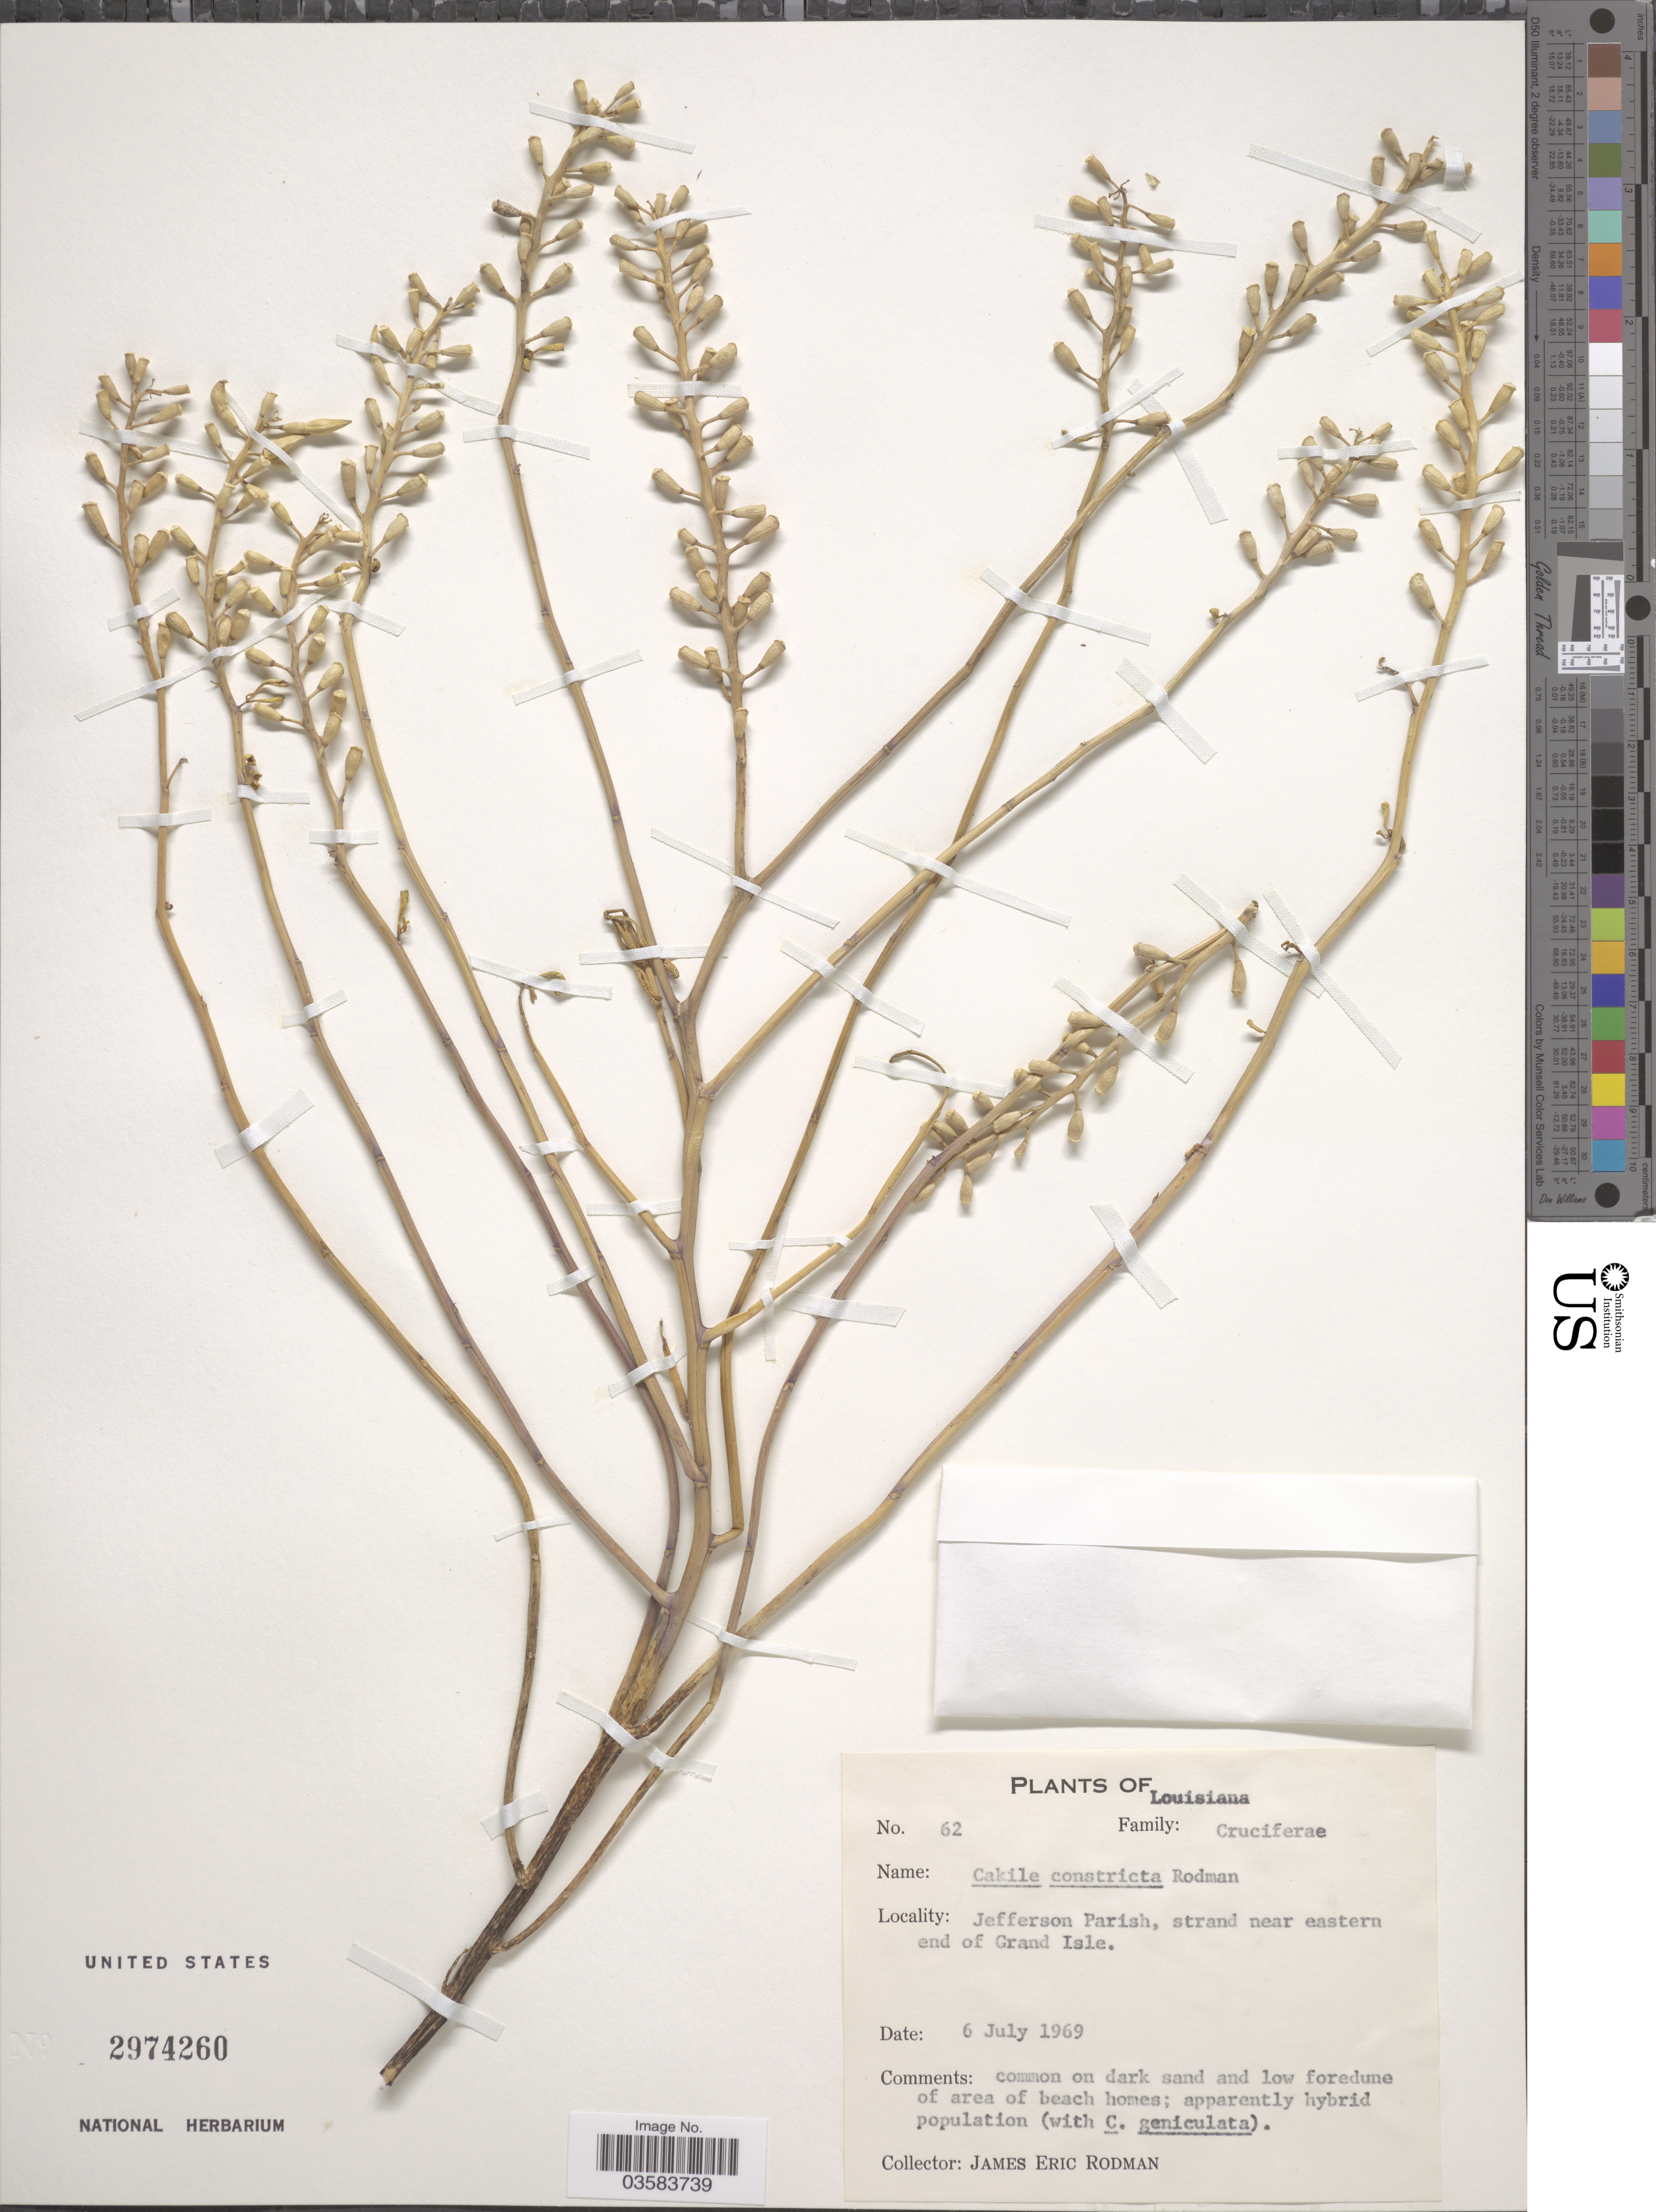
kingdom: Plantae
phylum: Tracheophyta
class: Magnoliopsida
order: Brassicales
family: Brassicaceae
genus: Cakile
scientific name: Cakile constricta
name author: Rodman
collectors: J. Rodman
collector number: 62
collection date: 1969-07-06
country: United States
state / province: Louisiana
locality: Jefferson Parish, strand near eastern end of Grand Isle.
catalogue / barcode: US 2974260